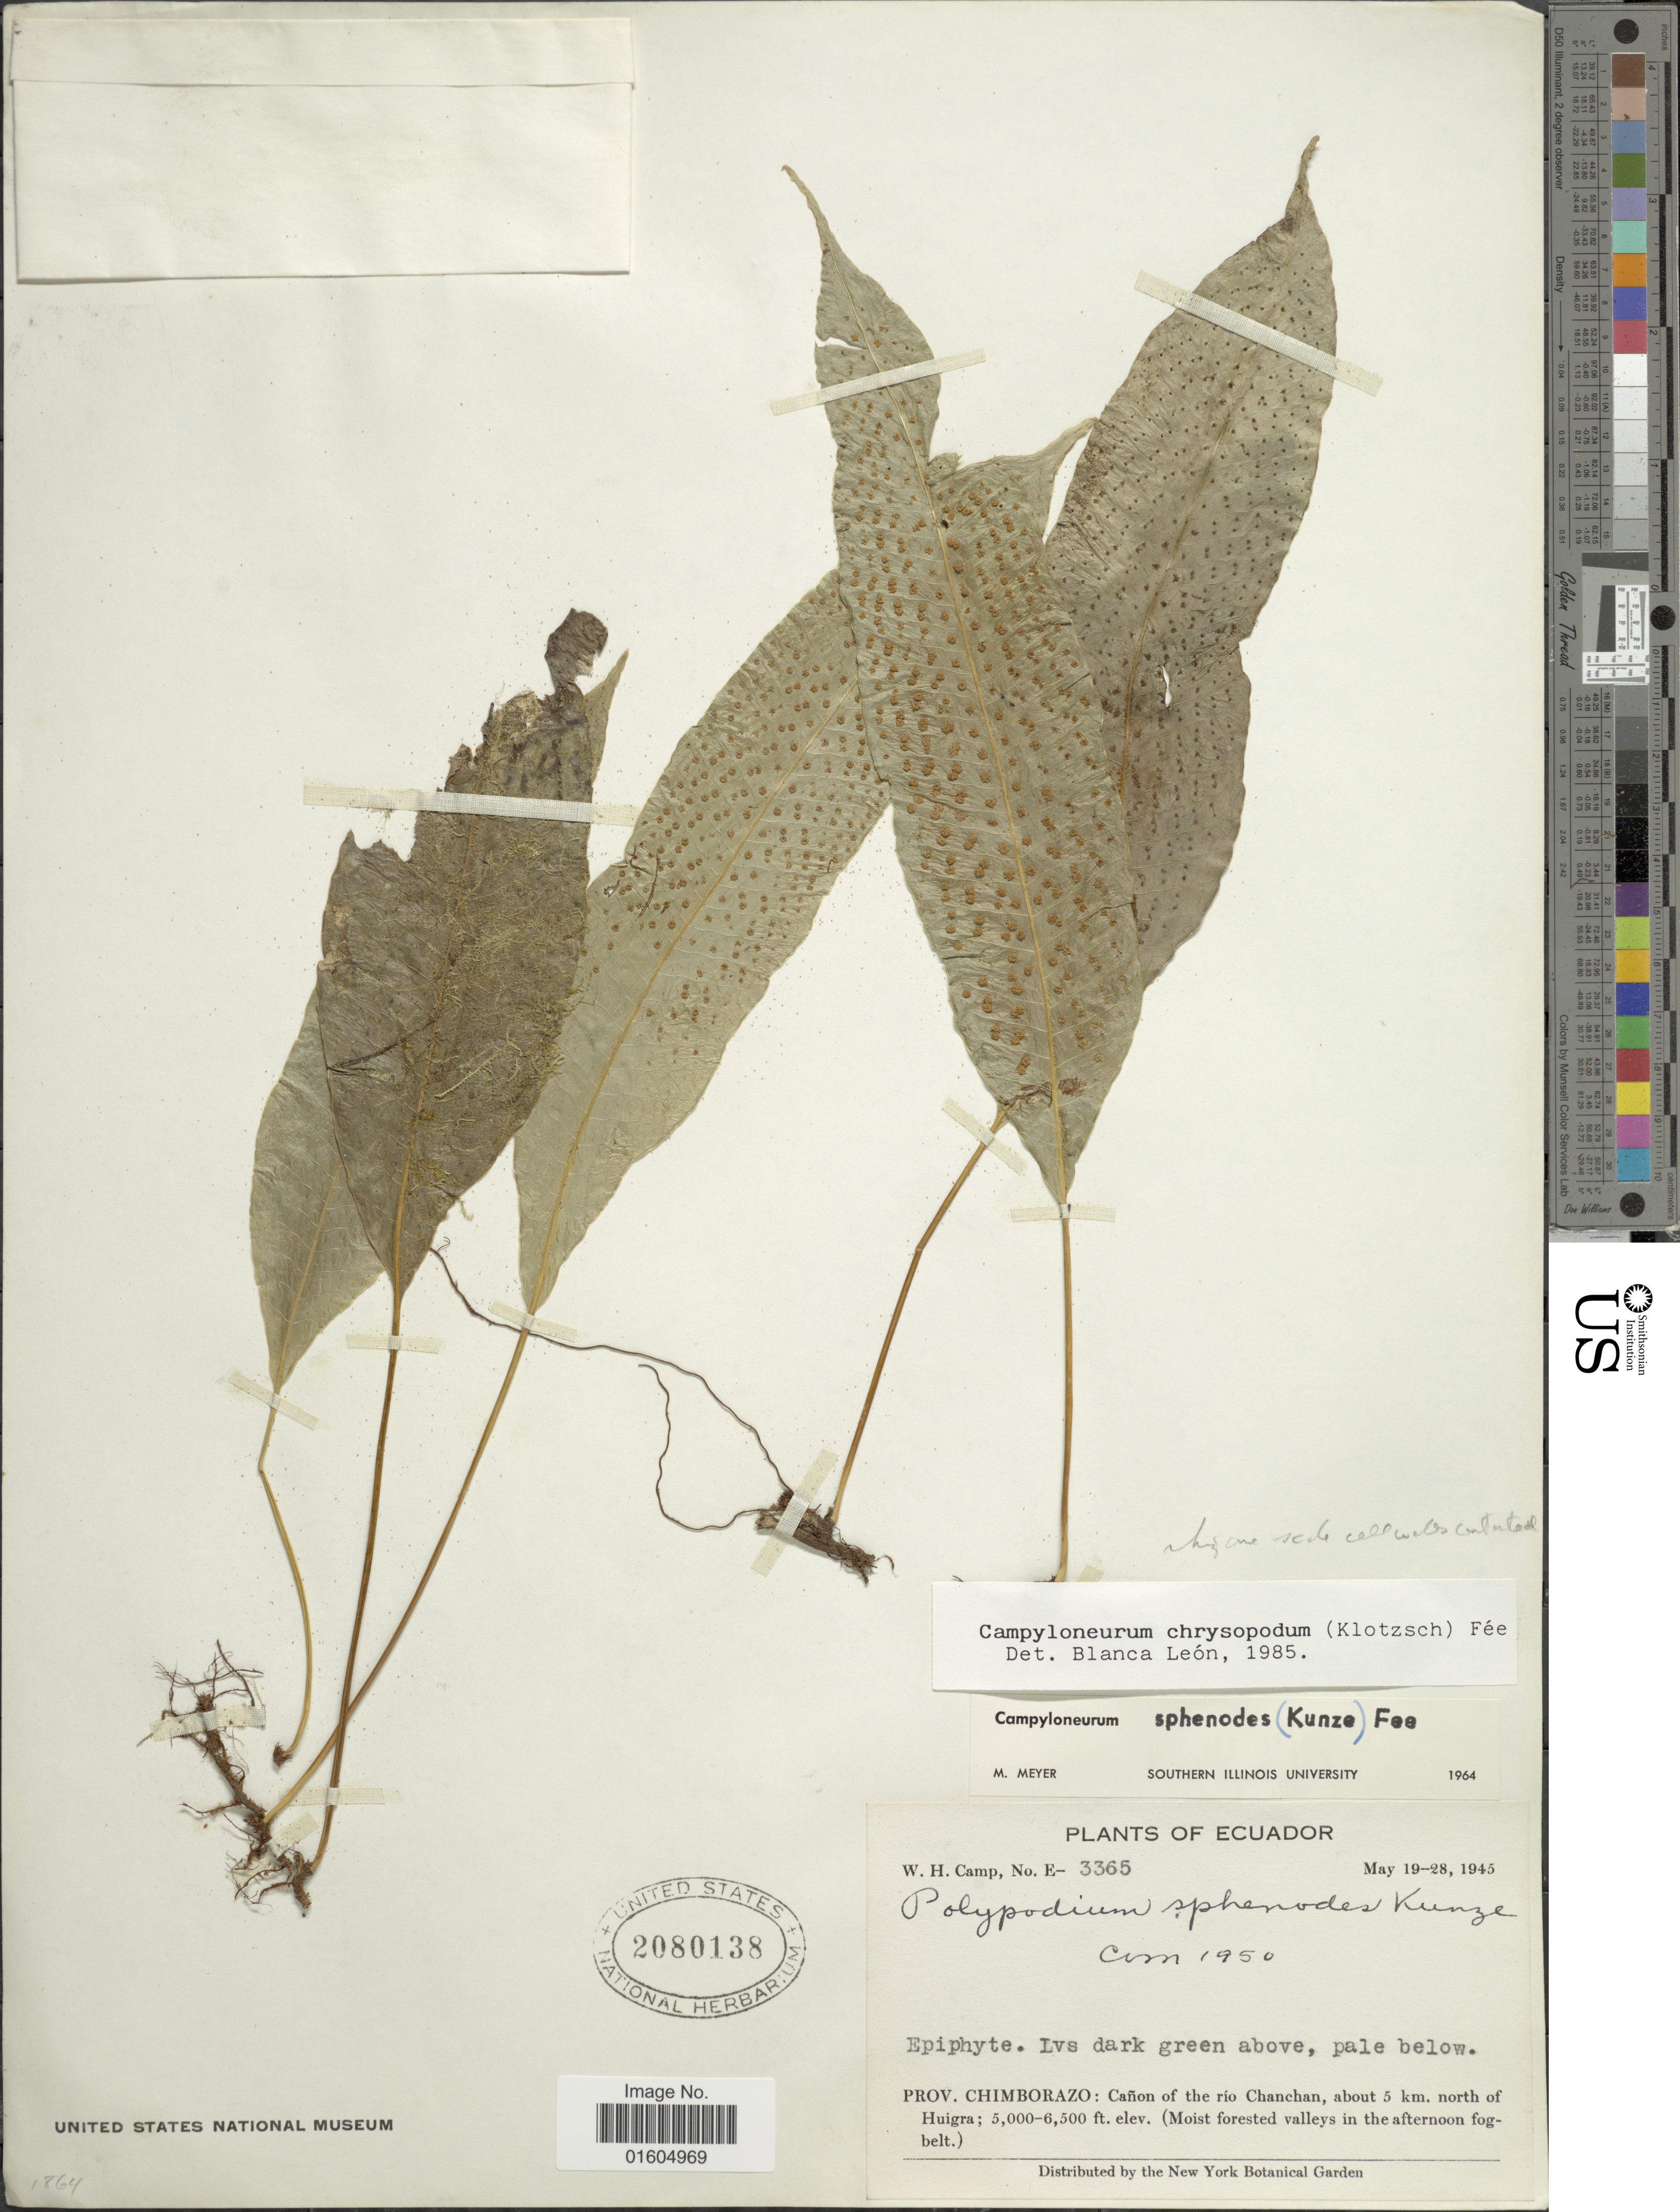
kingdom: Plantae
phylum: Tracheophyta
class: Polypodiopsida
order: Polypodiales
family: Polypodiaceae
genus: Campyloneurum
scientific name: Campyloneurum sphenodes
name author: (Kunze ex Klotzsch) Fée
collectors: W. H. Camp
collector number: E-3365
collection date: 1945-05-19/1945-05-28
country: Ecuador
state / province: Chimborazo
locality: Ecuador. Prov. Chimborazo: Cañon of the rio Chanchan, about 5 km. north of Huigra. (Moist forested valleys in the afternoon fogbelt.)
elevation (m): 1524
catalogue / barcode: US 2080138